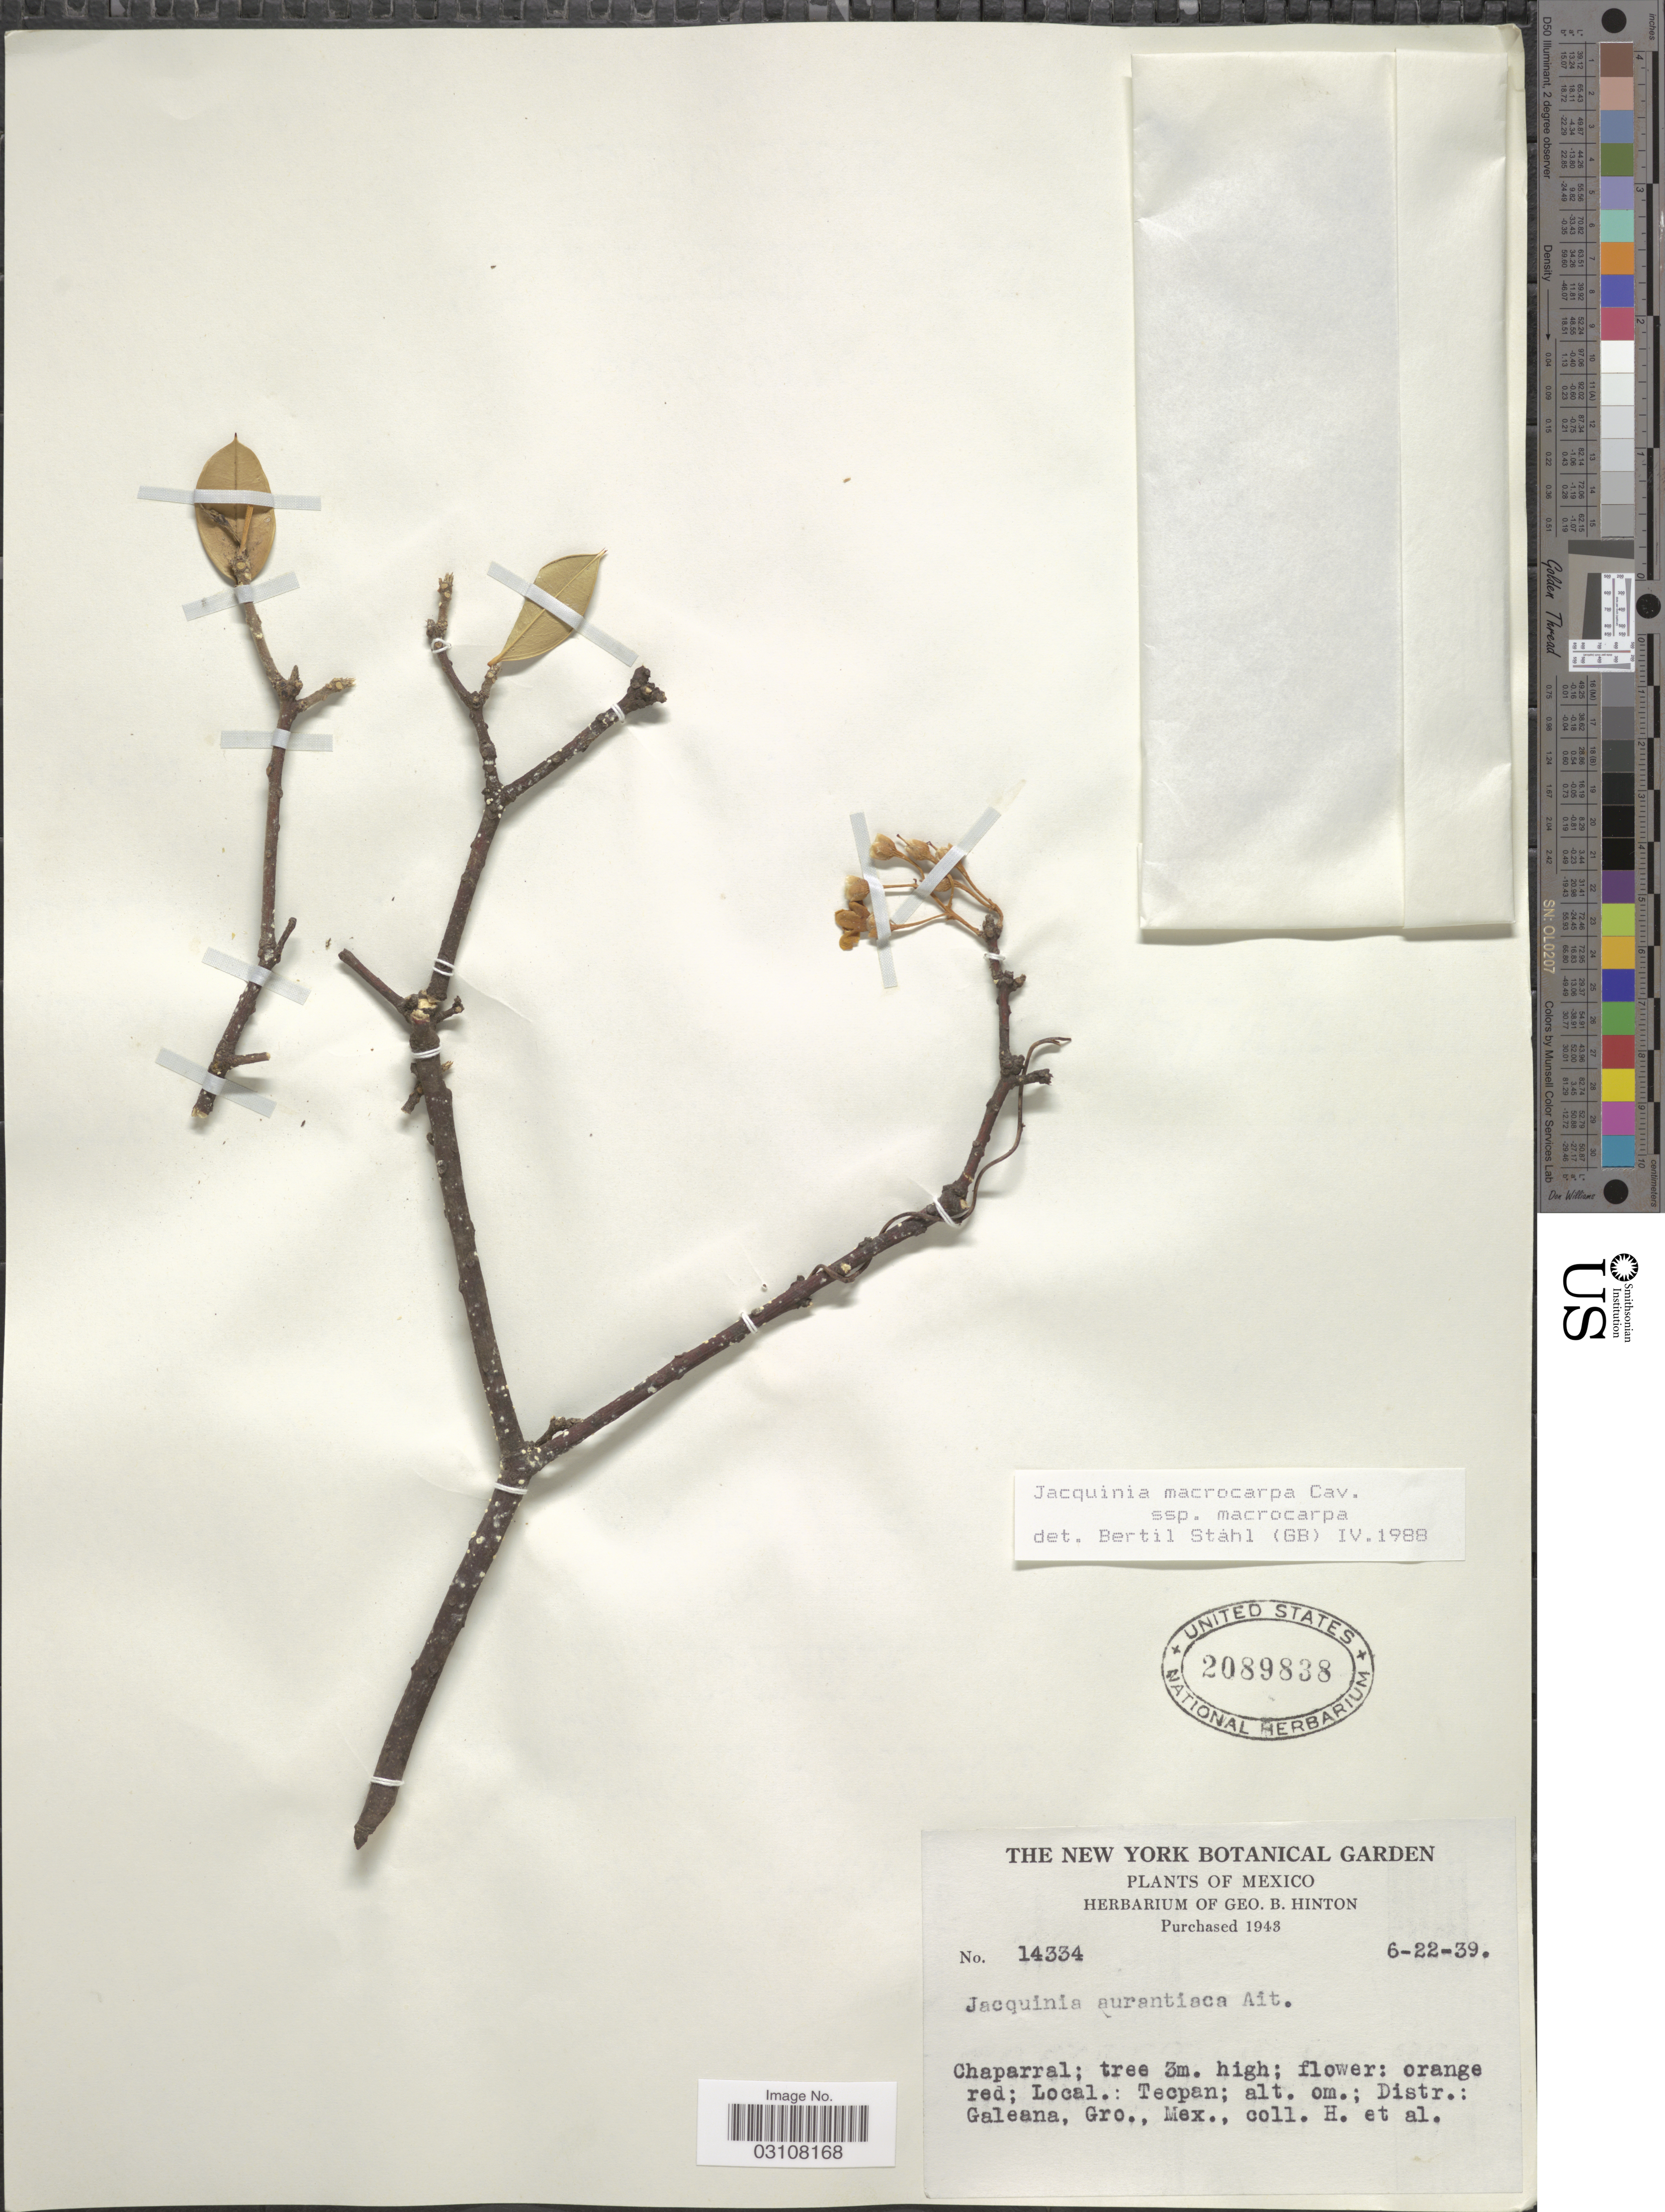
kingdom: Plantae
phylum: Tracheophyta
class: Magnoliopsida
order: Ericales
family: Primulaceae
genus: Jacquinia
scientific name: Jacquinia macrocarpa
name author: Cav.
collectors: G. B. Hinton & et al.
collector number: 14334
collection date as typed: Transcribed d/m/y: 22/6/39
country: Mexico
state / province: Guerrero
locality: Tecpan; Distr.: Galeana.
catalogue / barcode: US 2089838